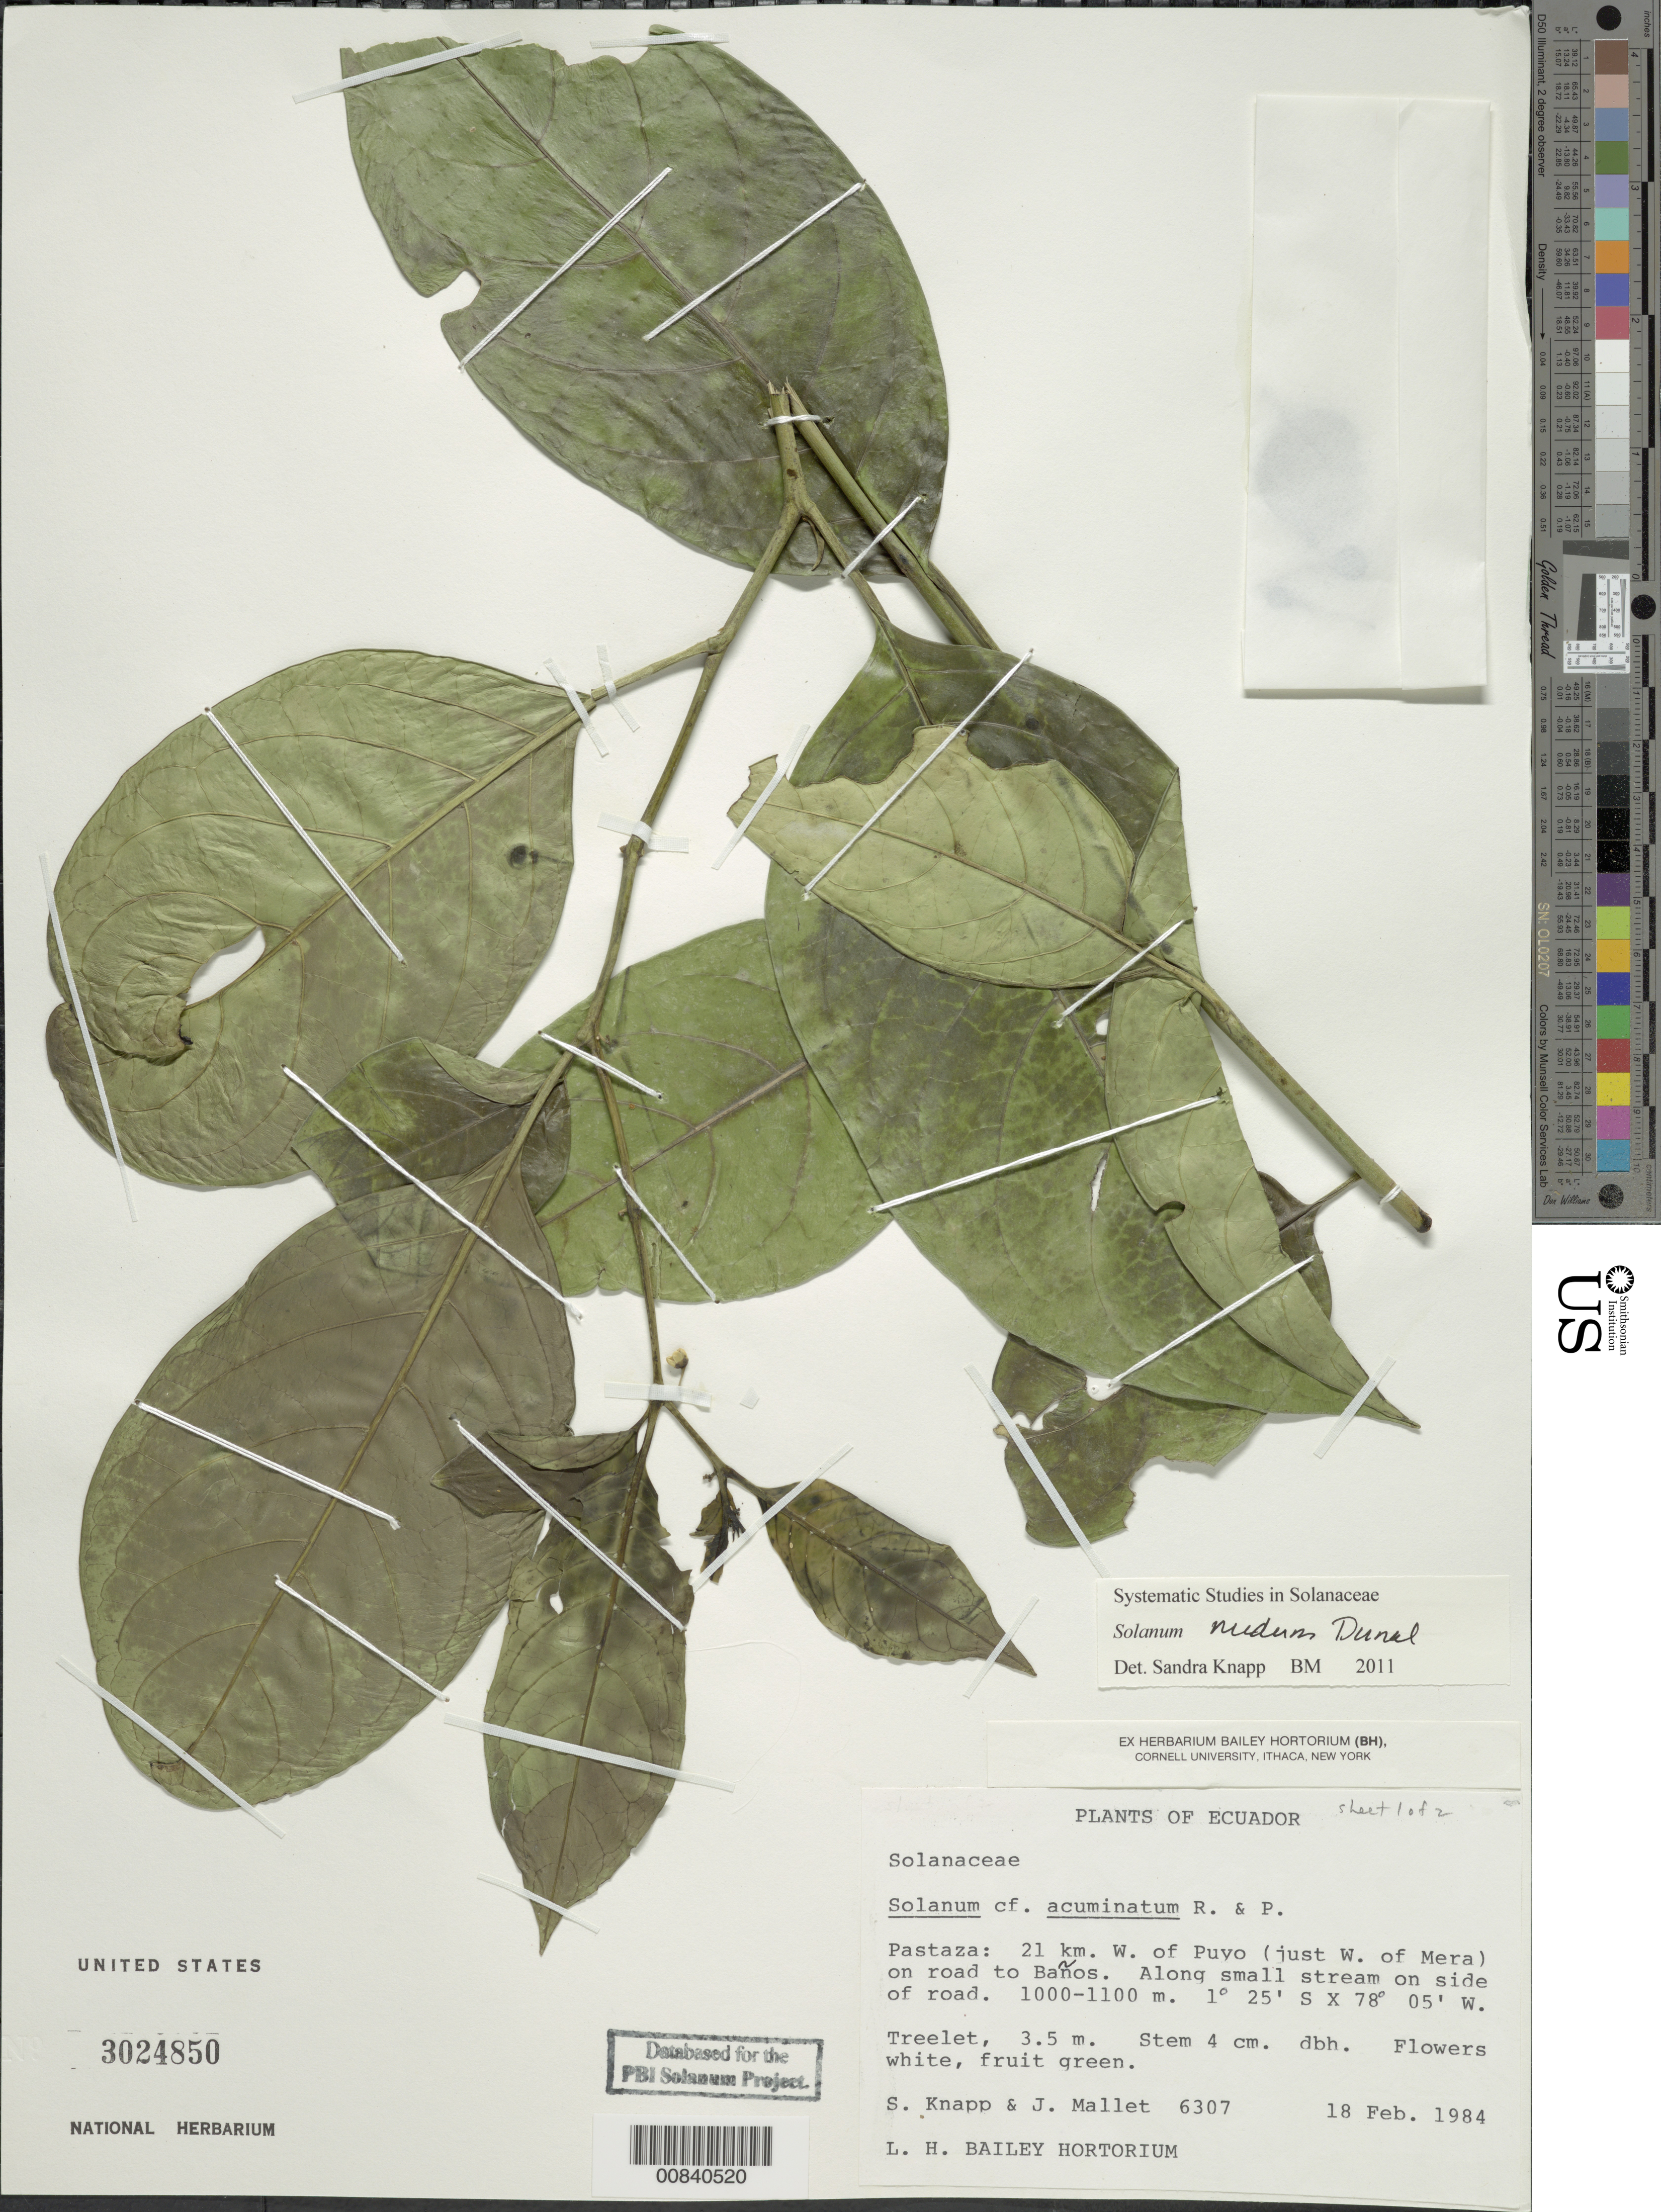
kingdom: Plantae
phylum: Tracheophyta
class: Magnoliopsida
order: Solanales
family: Solanaceae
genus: Solanum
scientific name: Solanum nudum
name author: Dunal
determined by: Knapp, S. D.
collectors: S. Knapp & J. Mallet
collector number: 6307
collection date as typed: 18 Feb 1984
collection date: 1984-02-18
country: Ecuador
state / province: Pastaza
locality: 21 km. W. of Puyo (just W. of Mera) on road to Baños. Along small stream on side of road.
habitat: Along small stream on side of road.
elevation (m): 1000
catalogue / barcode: US 3024850